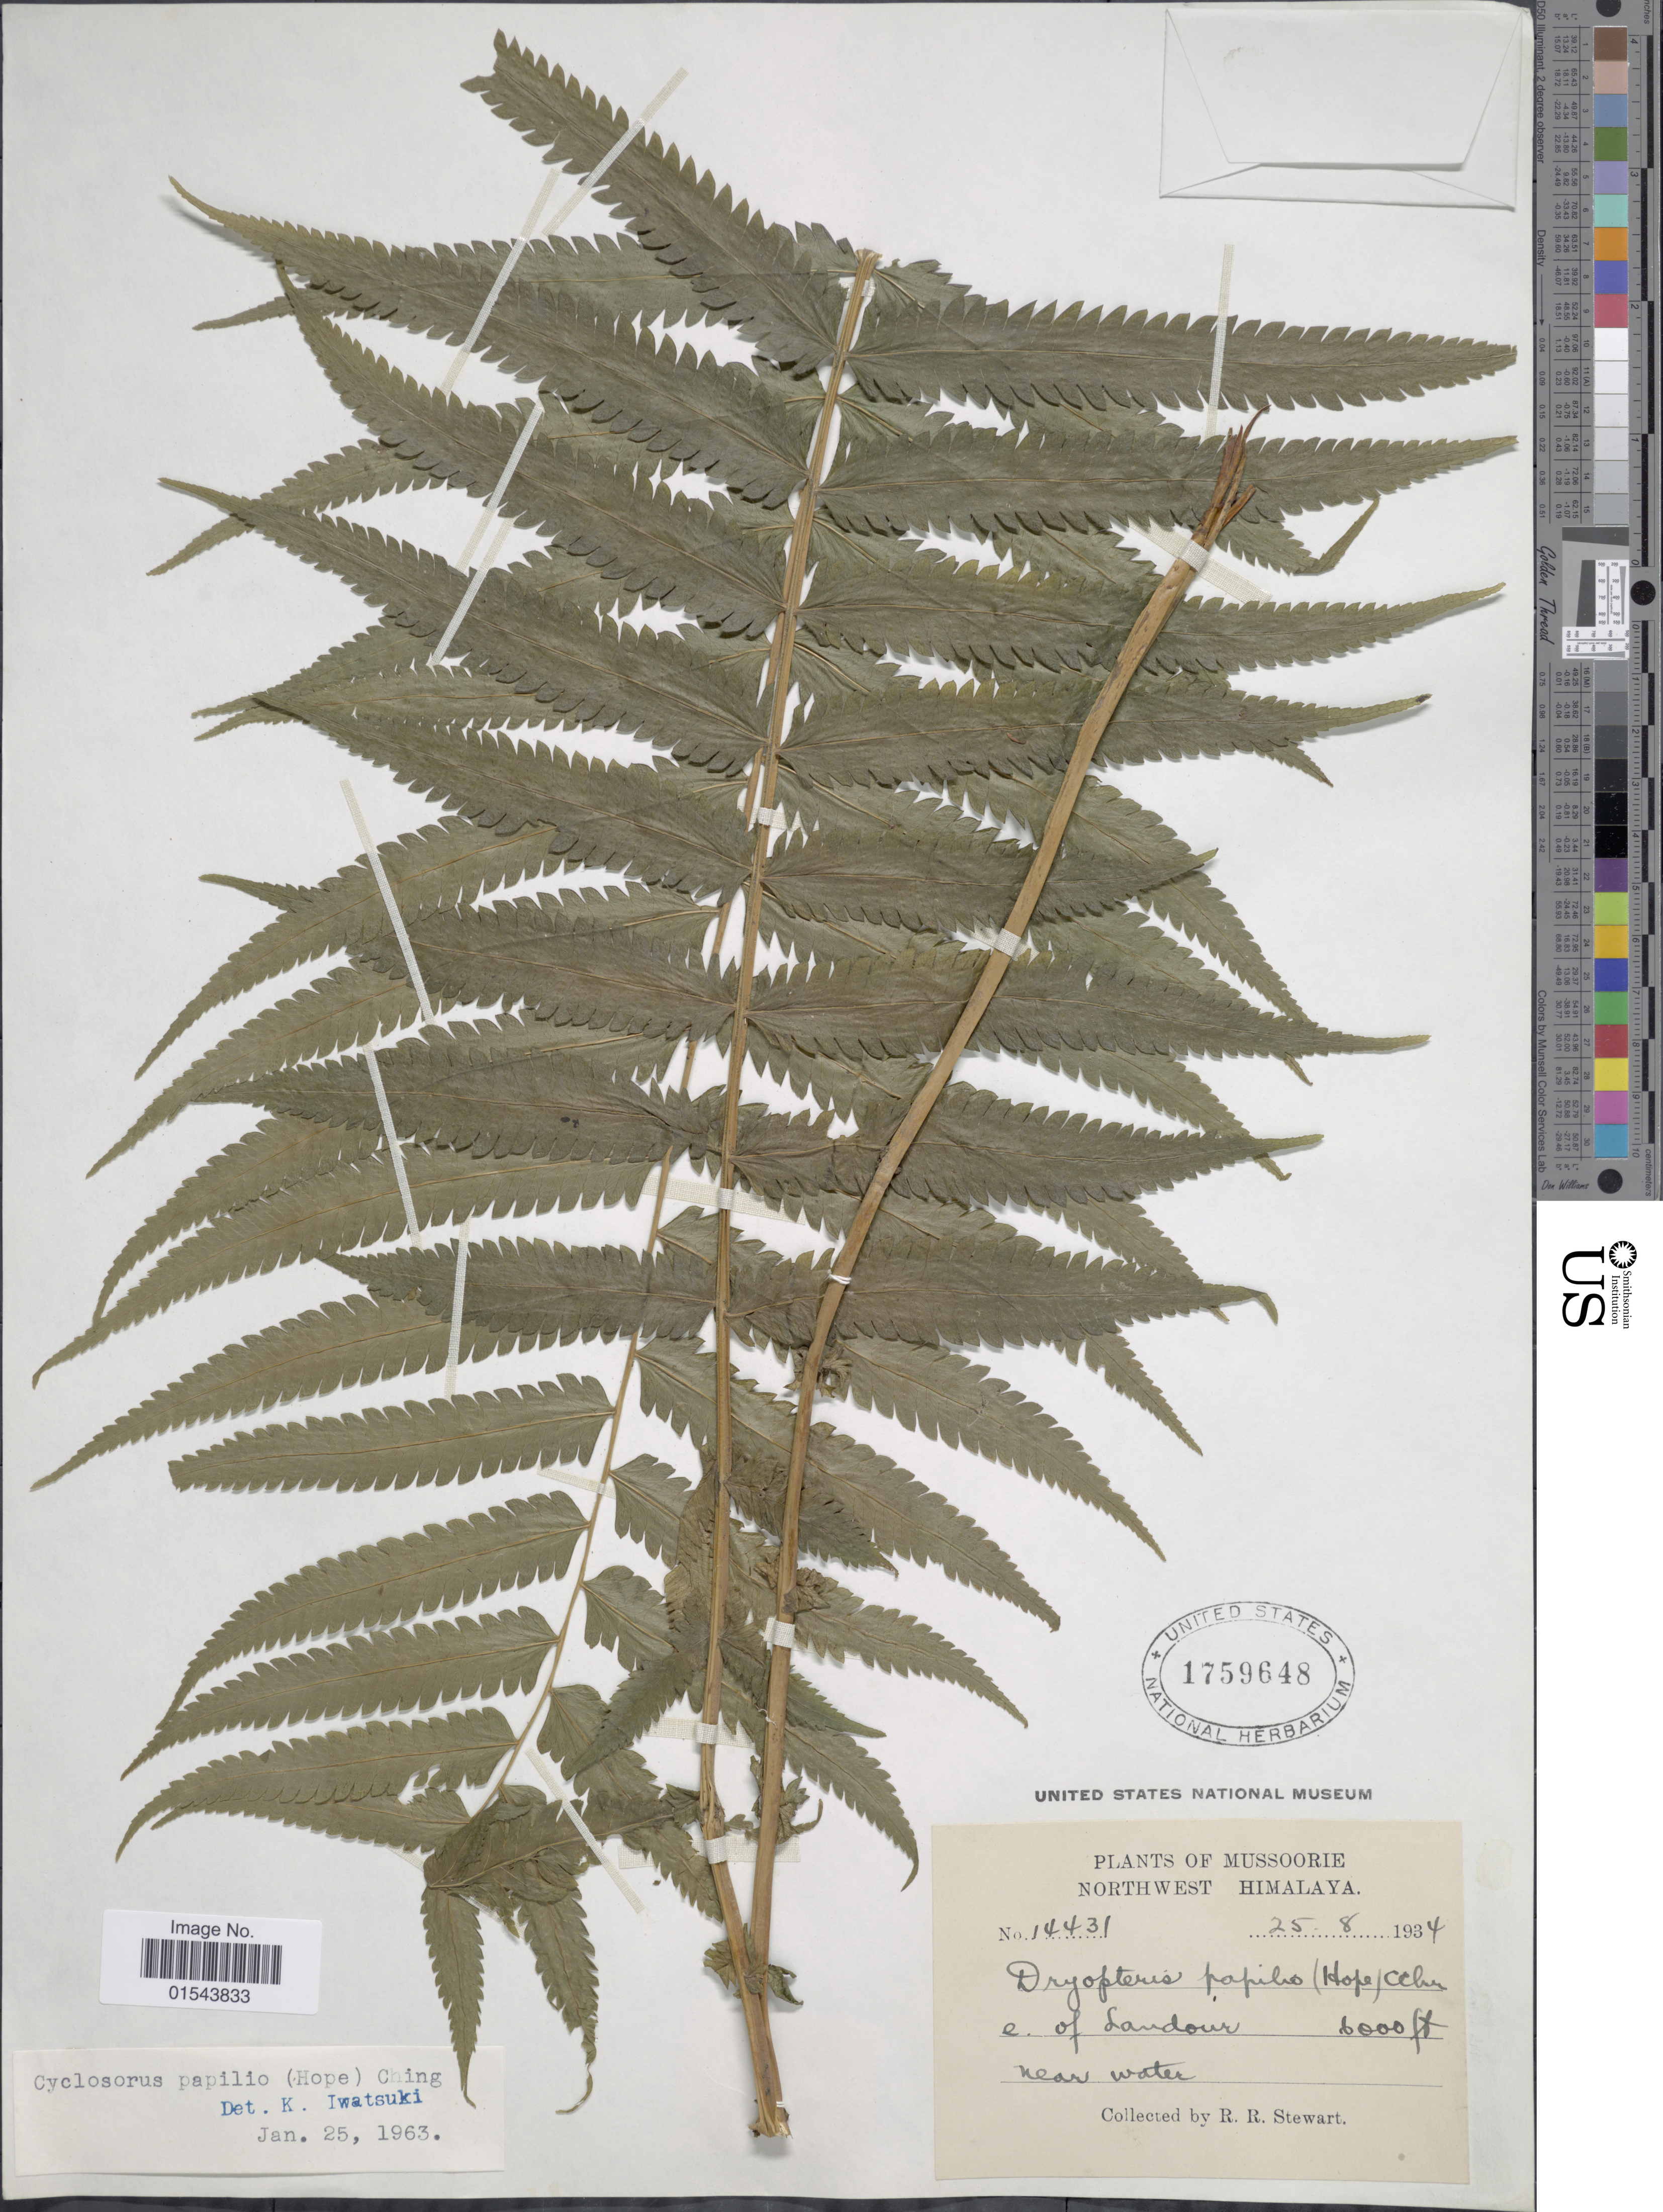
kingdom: Plantae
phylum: Tracheophyta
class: Polypodiopsida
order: Polypodiales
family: Thelypteridaceae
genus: Christella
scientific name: Christella papilio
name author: (C. Hope) Ching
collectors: R. R. Stewart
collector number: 14431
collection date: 1934-08-25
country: India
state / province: Uttarakhand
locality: Mussoorie, Northwest Himalaya. E of Landour, near wster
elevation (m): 1829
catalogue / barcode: US 1759648